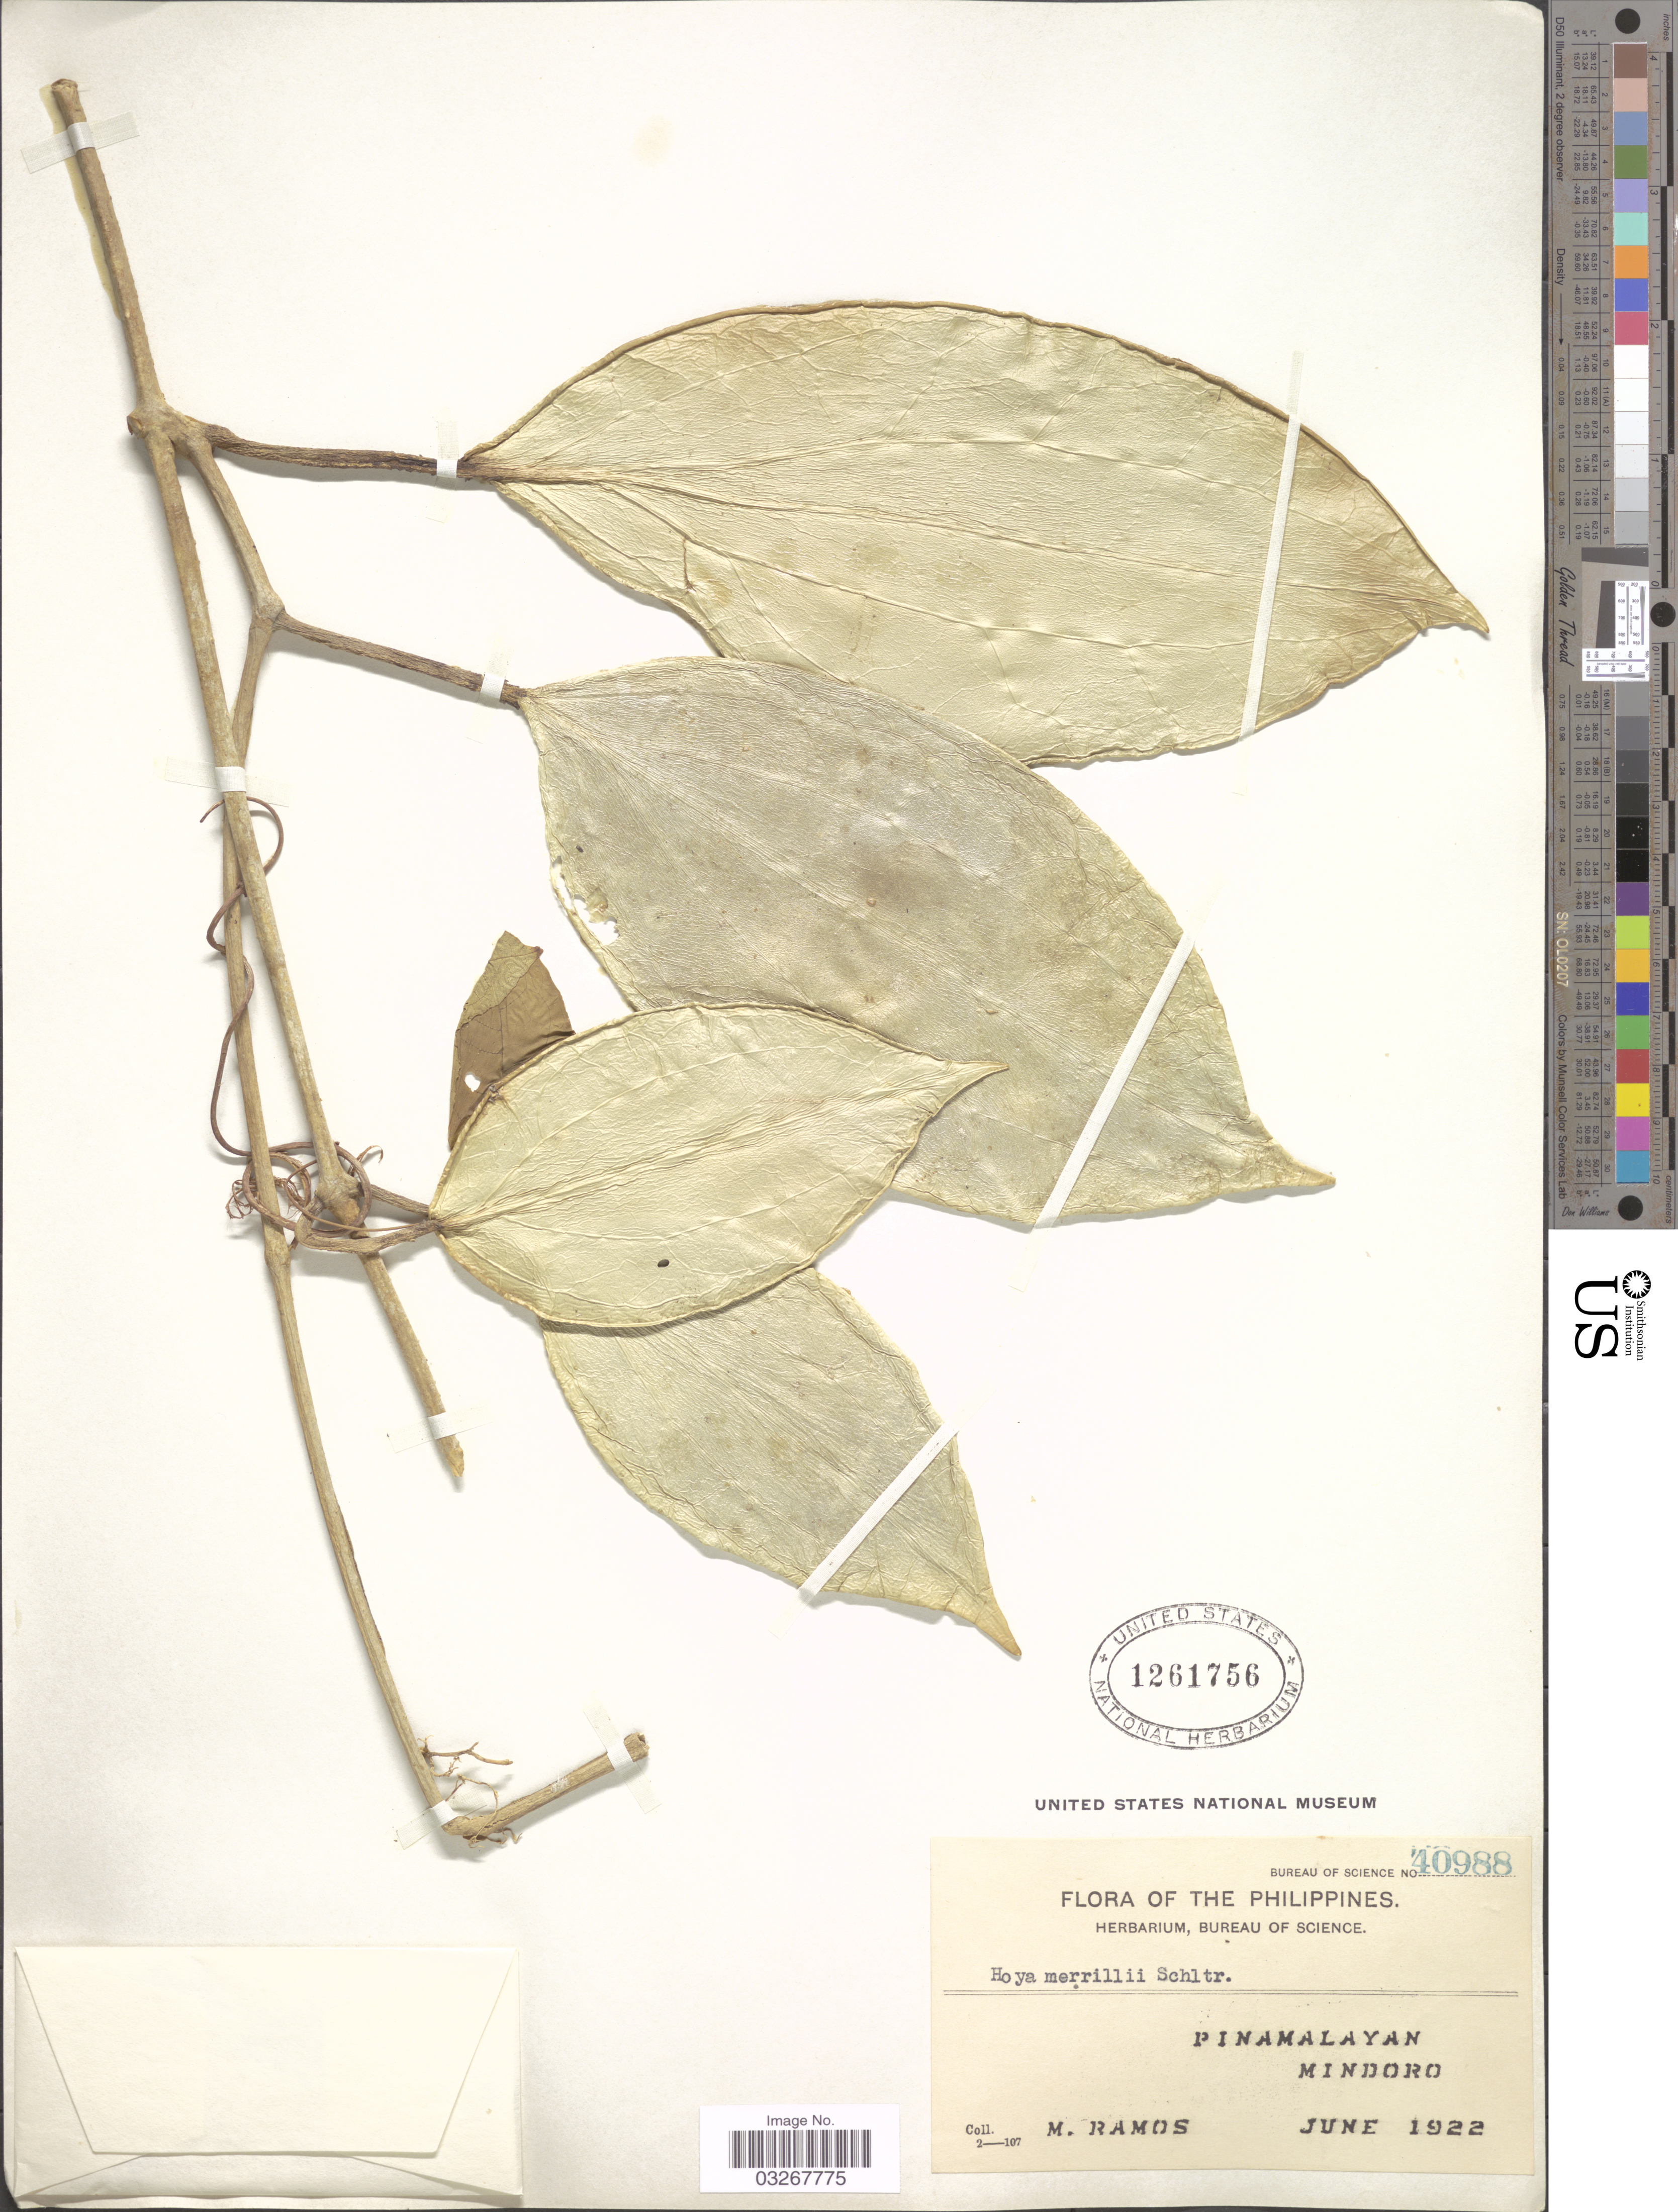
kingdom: Plantae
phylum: Tracheophyta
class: Magnoliopsida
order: Gentianales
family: Apocynaceae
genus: Hoya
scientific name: Hoya merrillii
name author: Schltr. in Perkins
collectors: M. Ramos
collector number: Bureau of Science 40988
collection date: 1922-06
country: Philippines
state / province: Mimaropa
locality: Pinamalayan. Mindoro.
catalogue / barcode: US 1261756